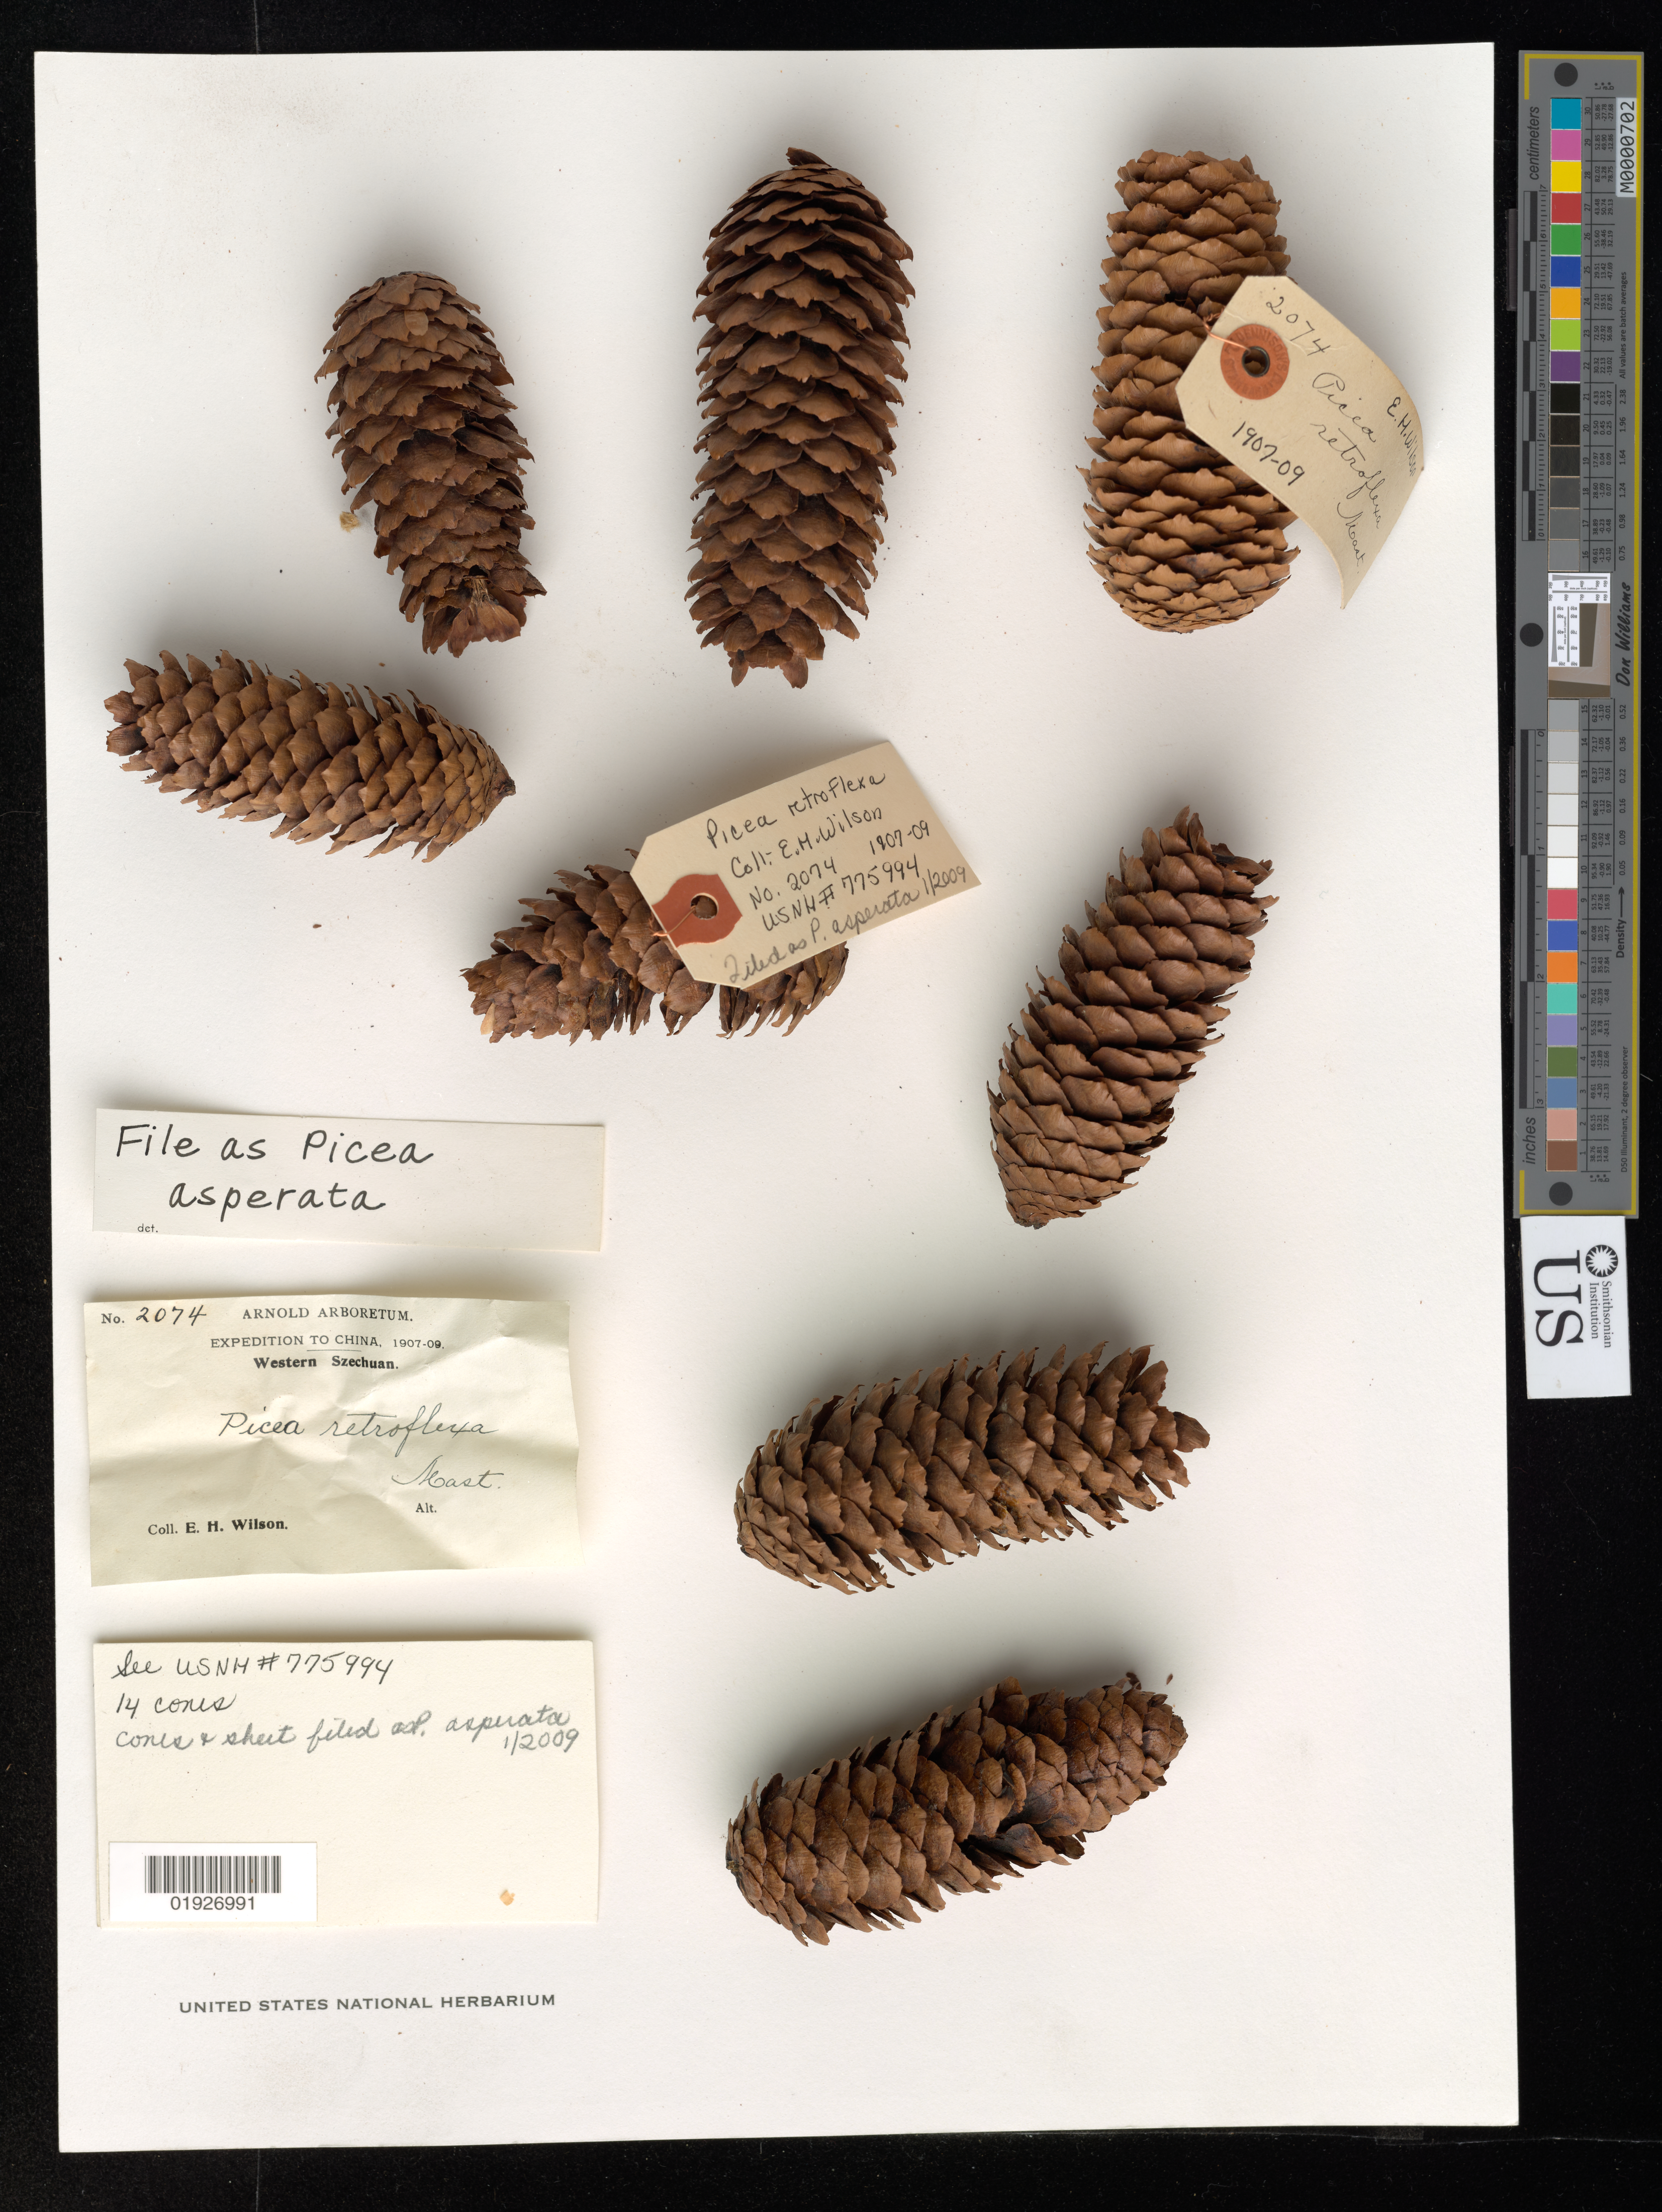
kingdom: Plantae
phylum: Tracheophyta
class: Pinopsida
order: Pinales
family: Pinaceae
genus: Picea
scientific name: Picea asperata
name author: Mast.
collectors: E. Wilson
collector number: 2074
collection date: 1908-06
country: China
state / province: Sichuan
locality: Western Szechuan